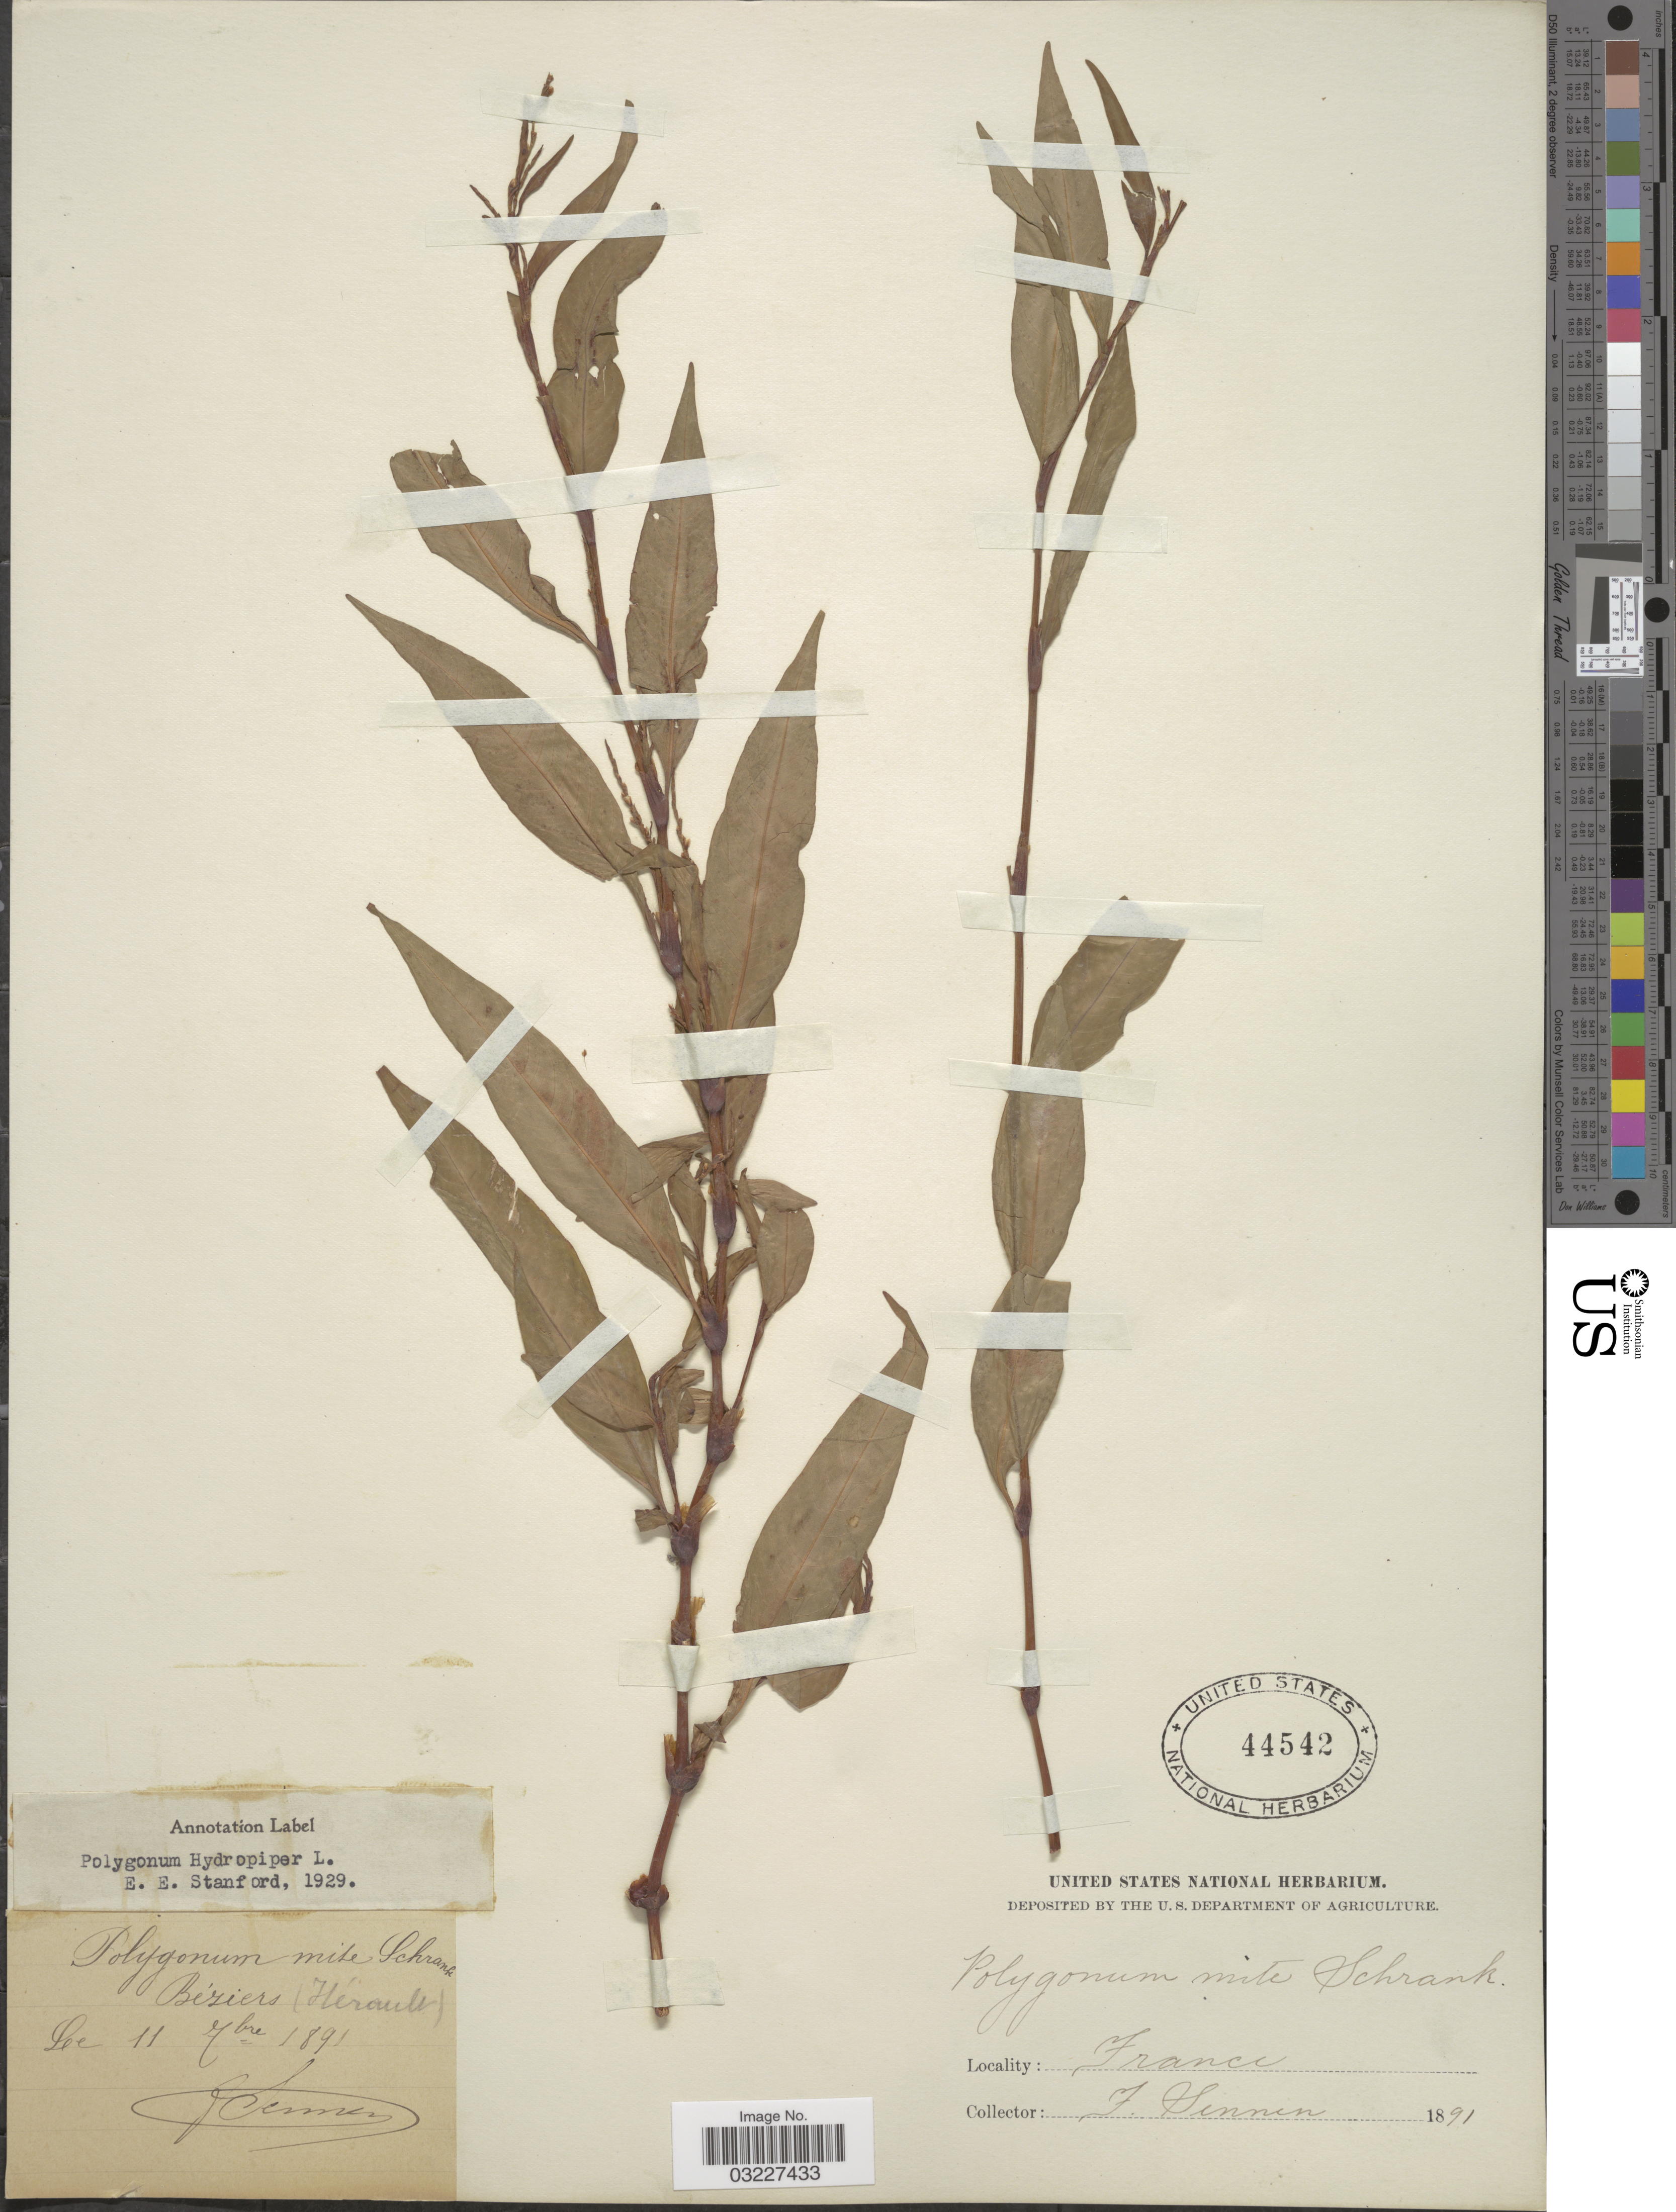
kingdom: Plantae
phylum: Tracheophyta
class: Magnoliopsida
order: Caryophyllales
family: Polygonaceae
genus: Polygonum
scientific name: Polygonum hydropiper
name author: L.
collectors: E. Sennen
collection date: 1891-09-11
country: France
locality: Béziers (Héraute).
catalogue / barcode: US 44542